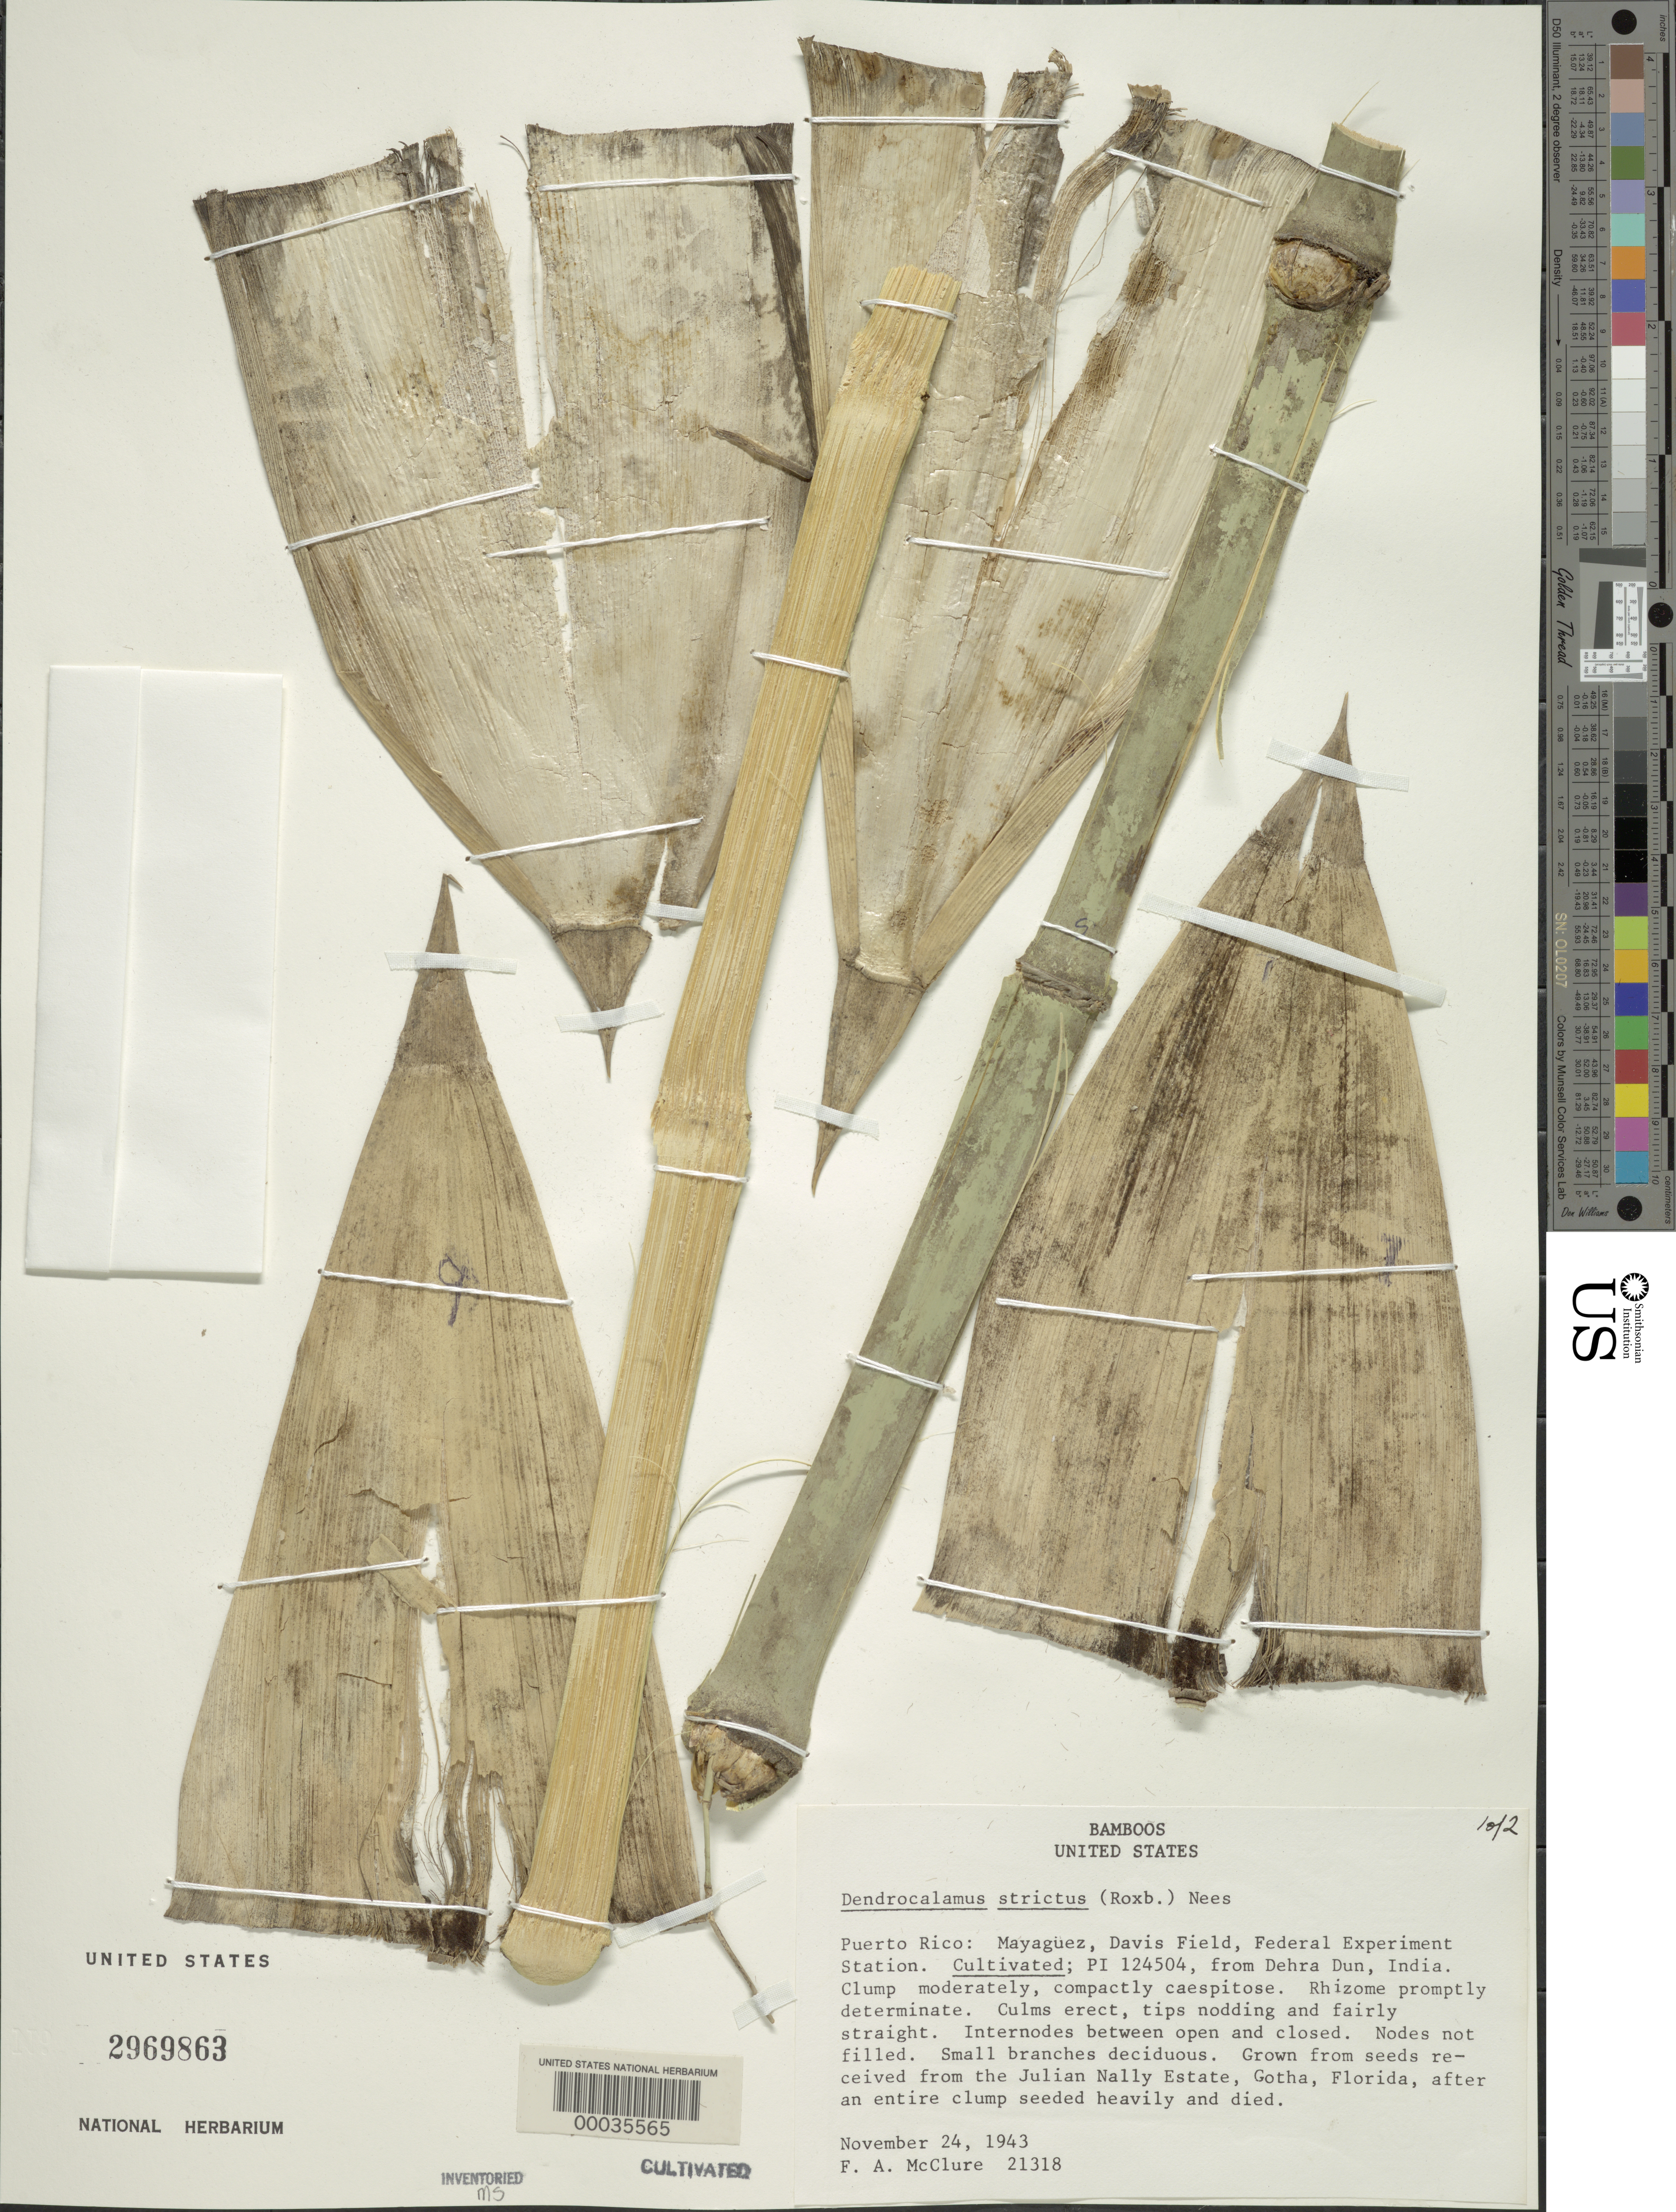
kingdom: Plantae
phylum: Tracheophyta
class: Liliopsida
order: Poales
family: Poaceae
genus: Dendrocalamus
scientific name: Dendrocalamus strictus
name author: (Roxb.) Nees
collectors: F. A. McClure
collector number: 21318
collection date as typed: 24 Nov 1943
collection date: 1943-11-24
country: Puerto Rico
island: Greater Antilles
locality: Federal experimental station, davis field-mayaguez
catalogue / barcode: US 2969863